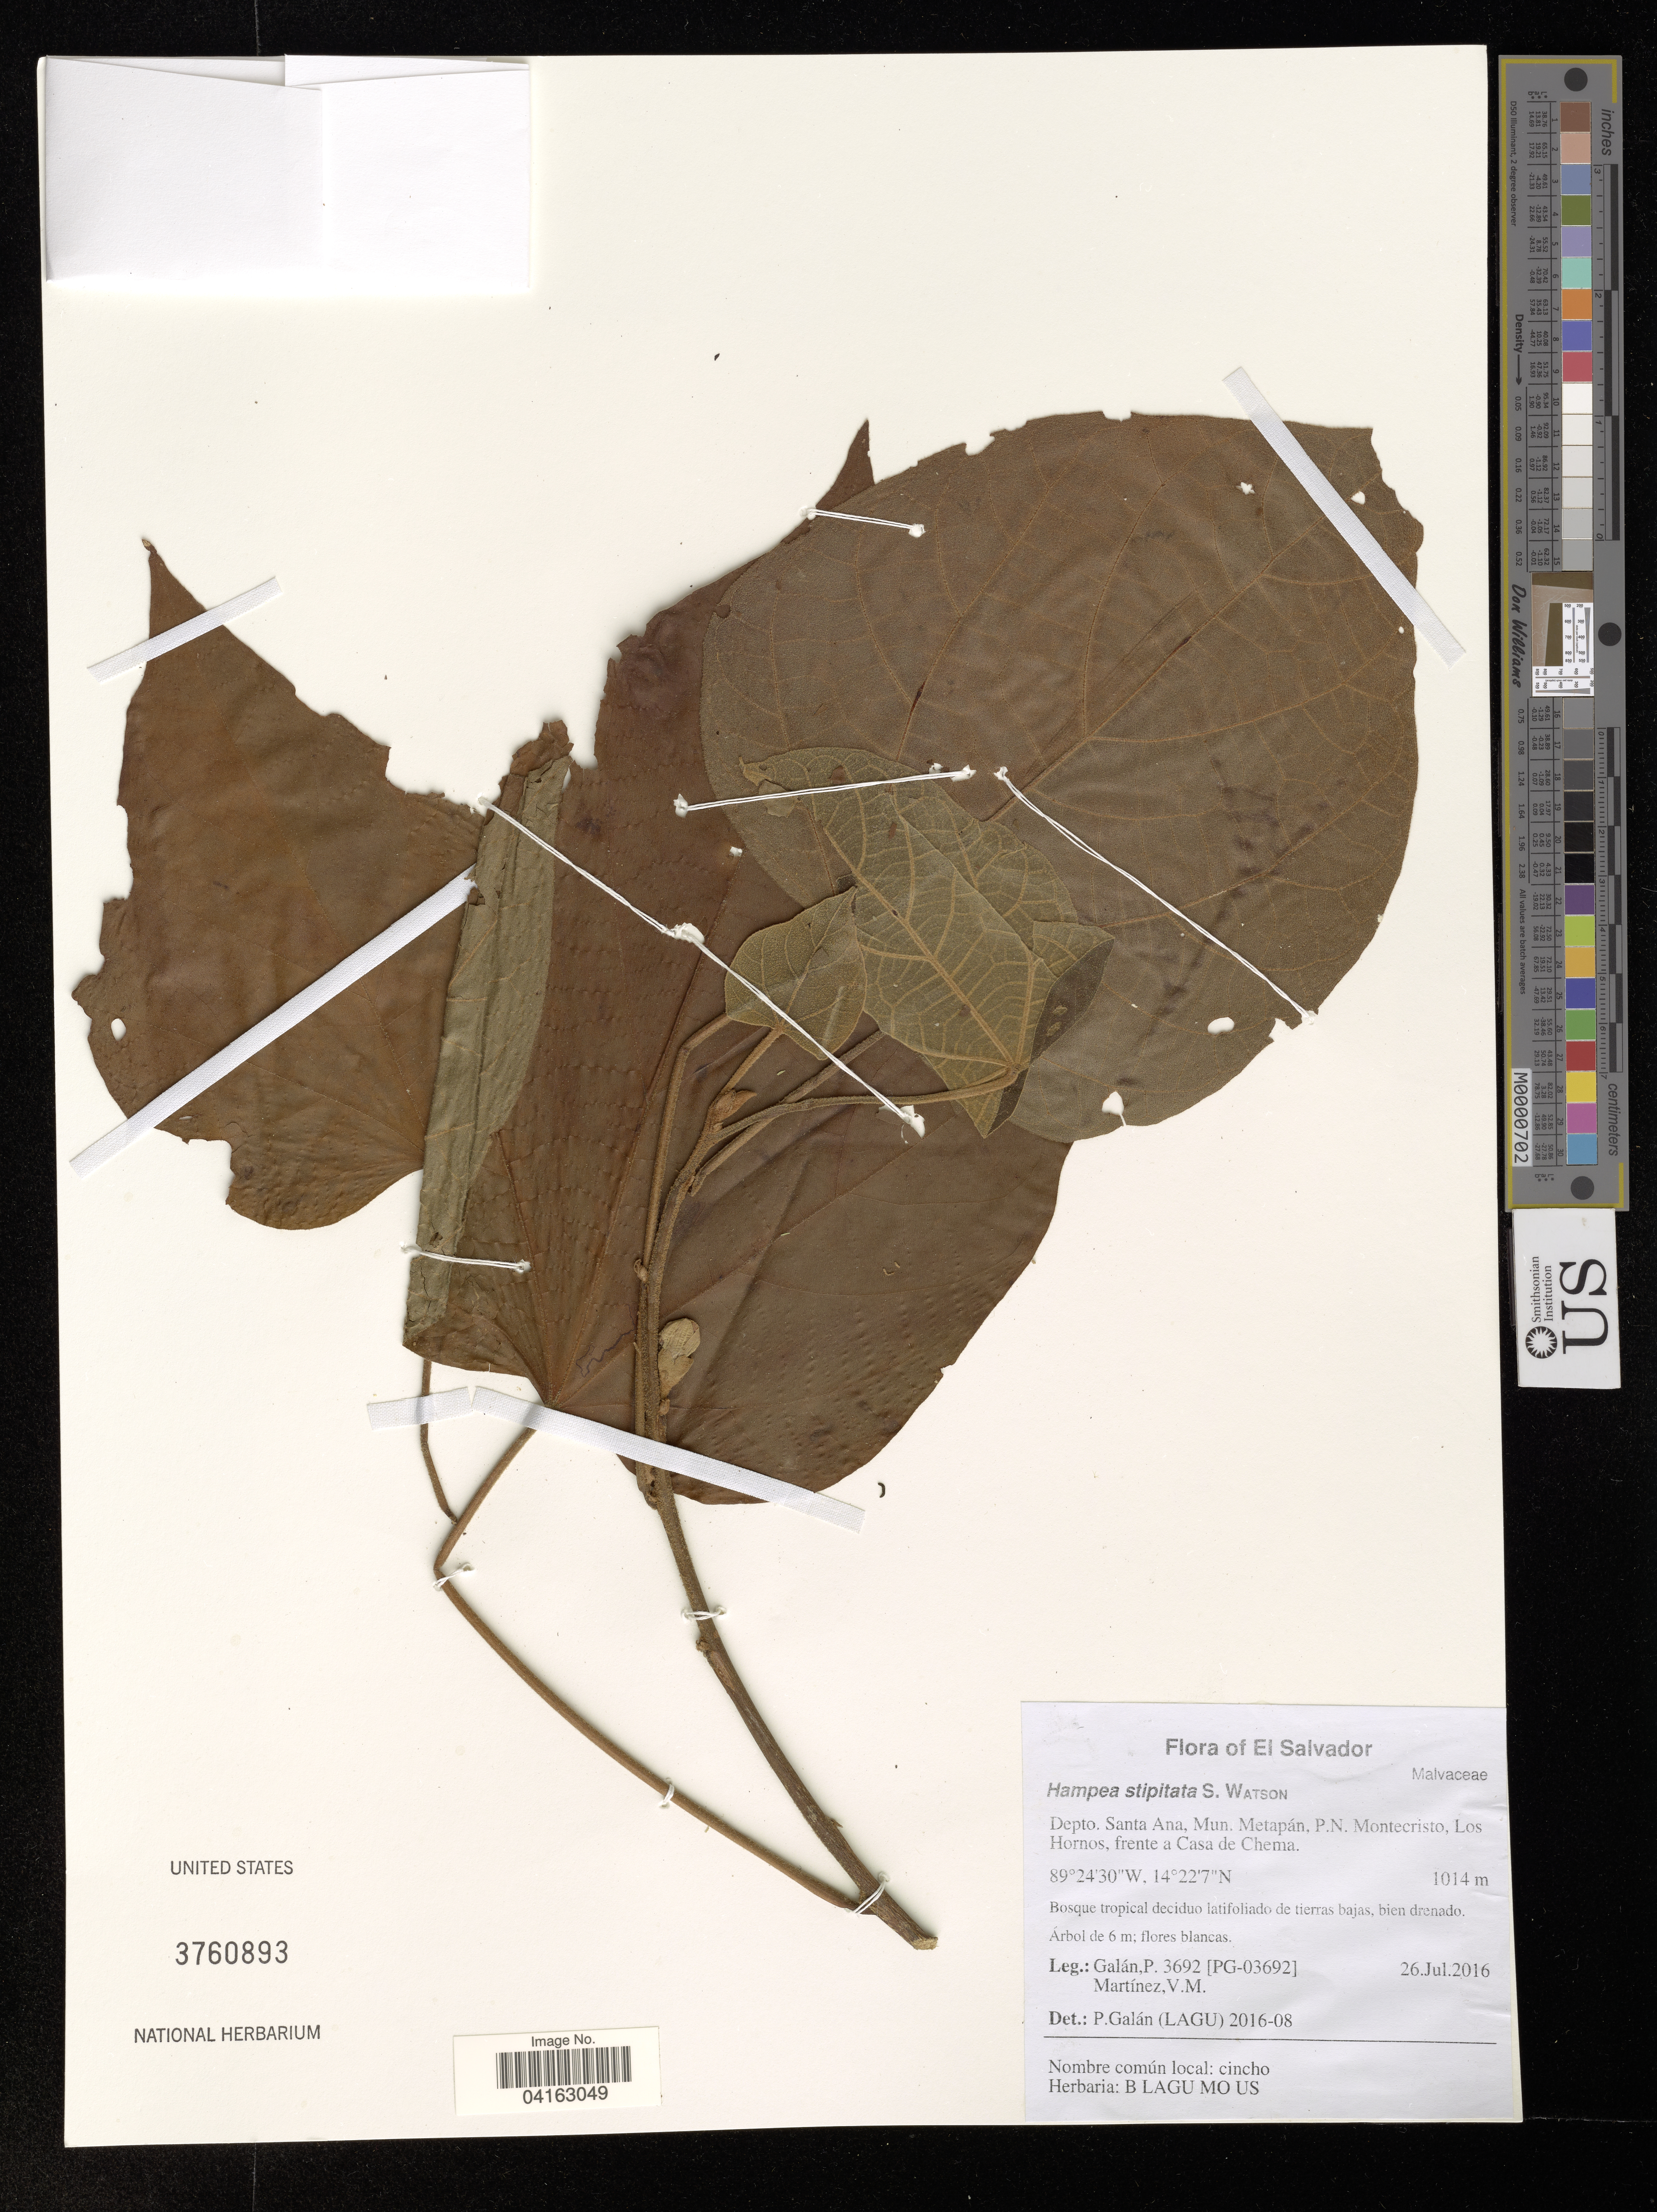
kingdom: Plantae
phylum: Tracheophyta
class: Magnoliopsida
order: Malvales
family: Malvaceae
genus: Hampea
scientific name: Hampea stipitata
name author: S. Watson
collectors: P. Galan & V. M. Martínez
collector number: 3692 / [PG-03692]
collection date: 2016-07-26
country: El Salvador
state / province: Santa Ana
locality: Depto. Santa Ana, Mun. Metapán, P.N. Montecristo, Los Hornos, frente a Casa de Chema.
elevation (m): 1014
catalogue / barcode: US 3760893